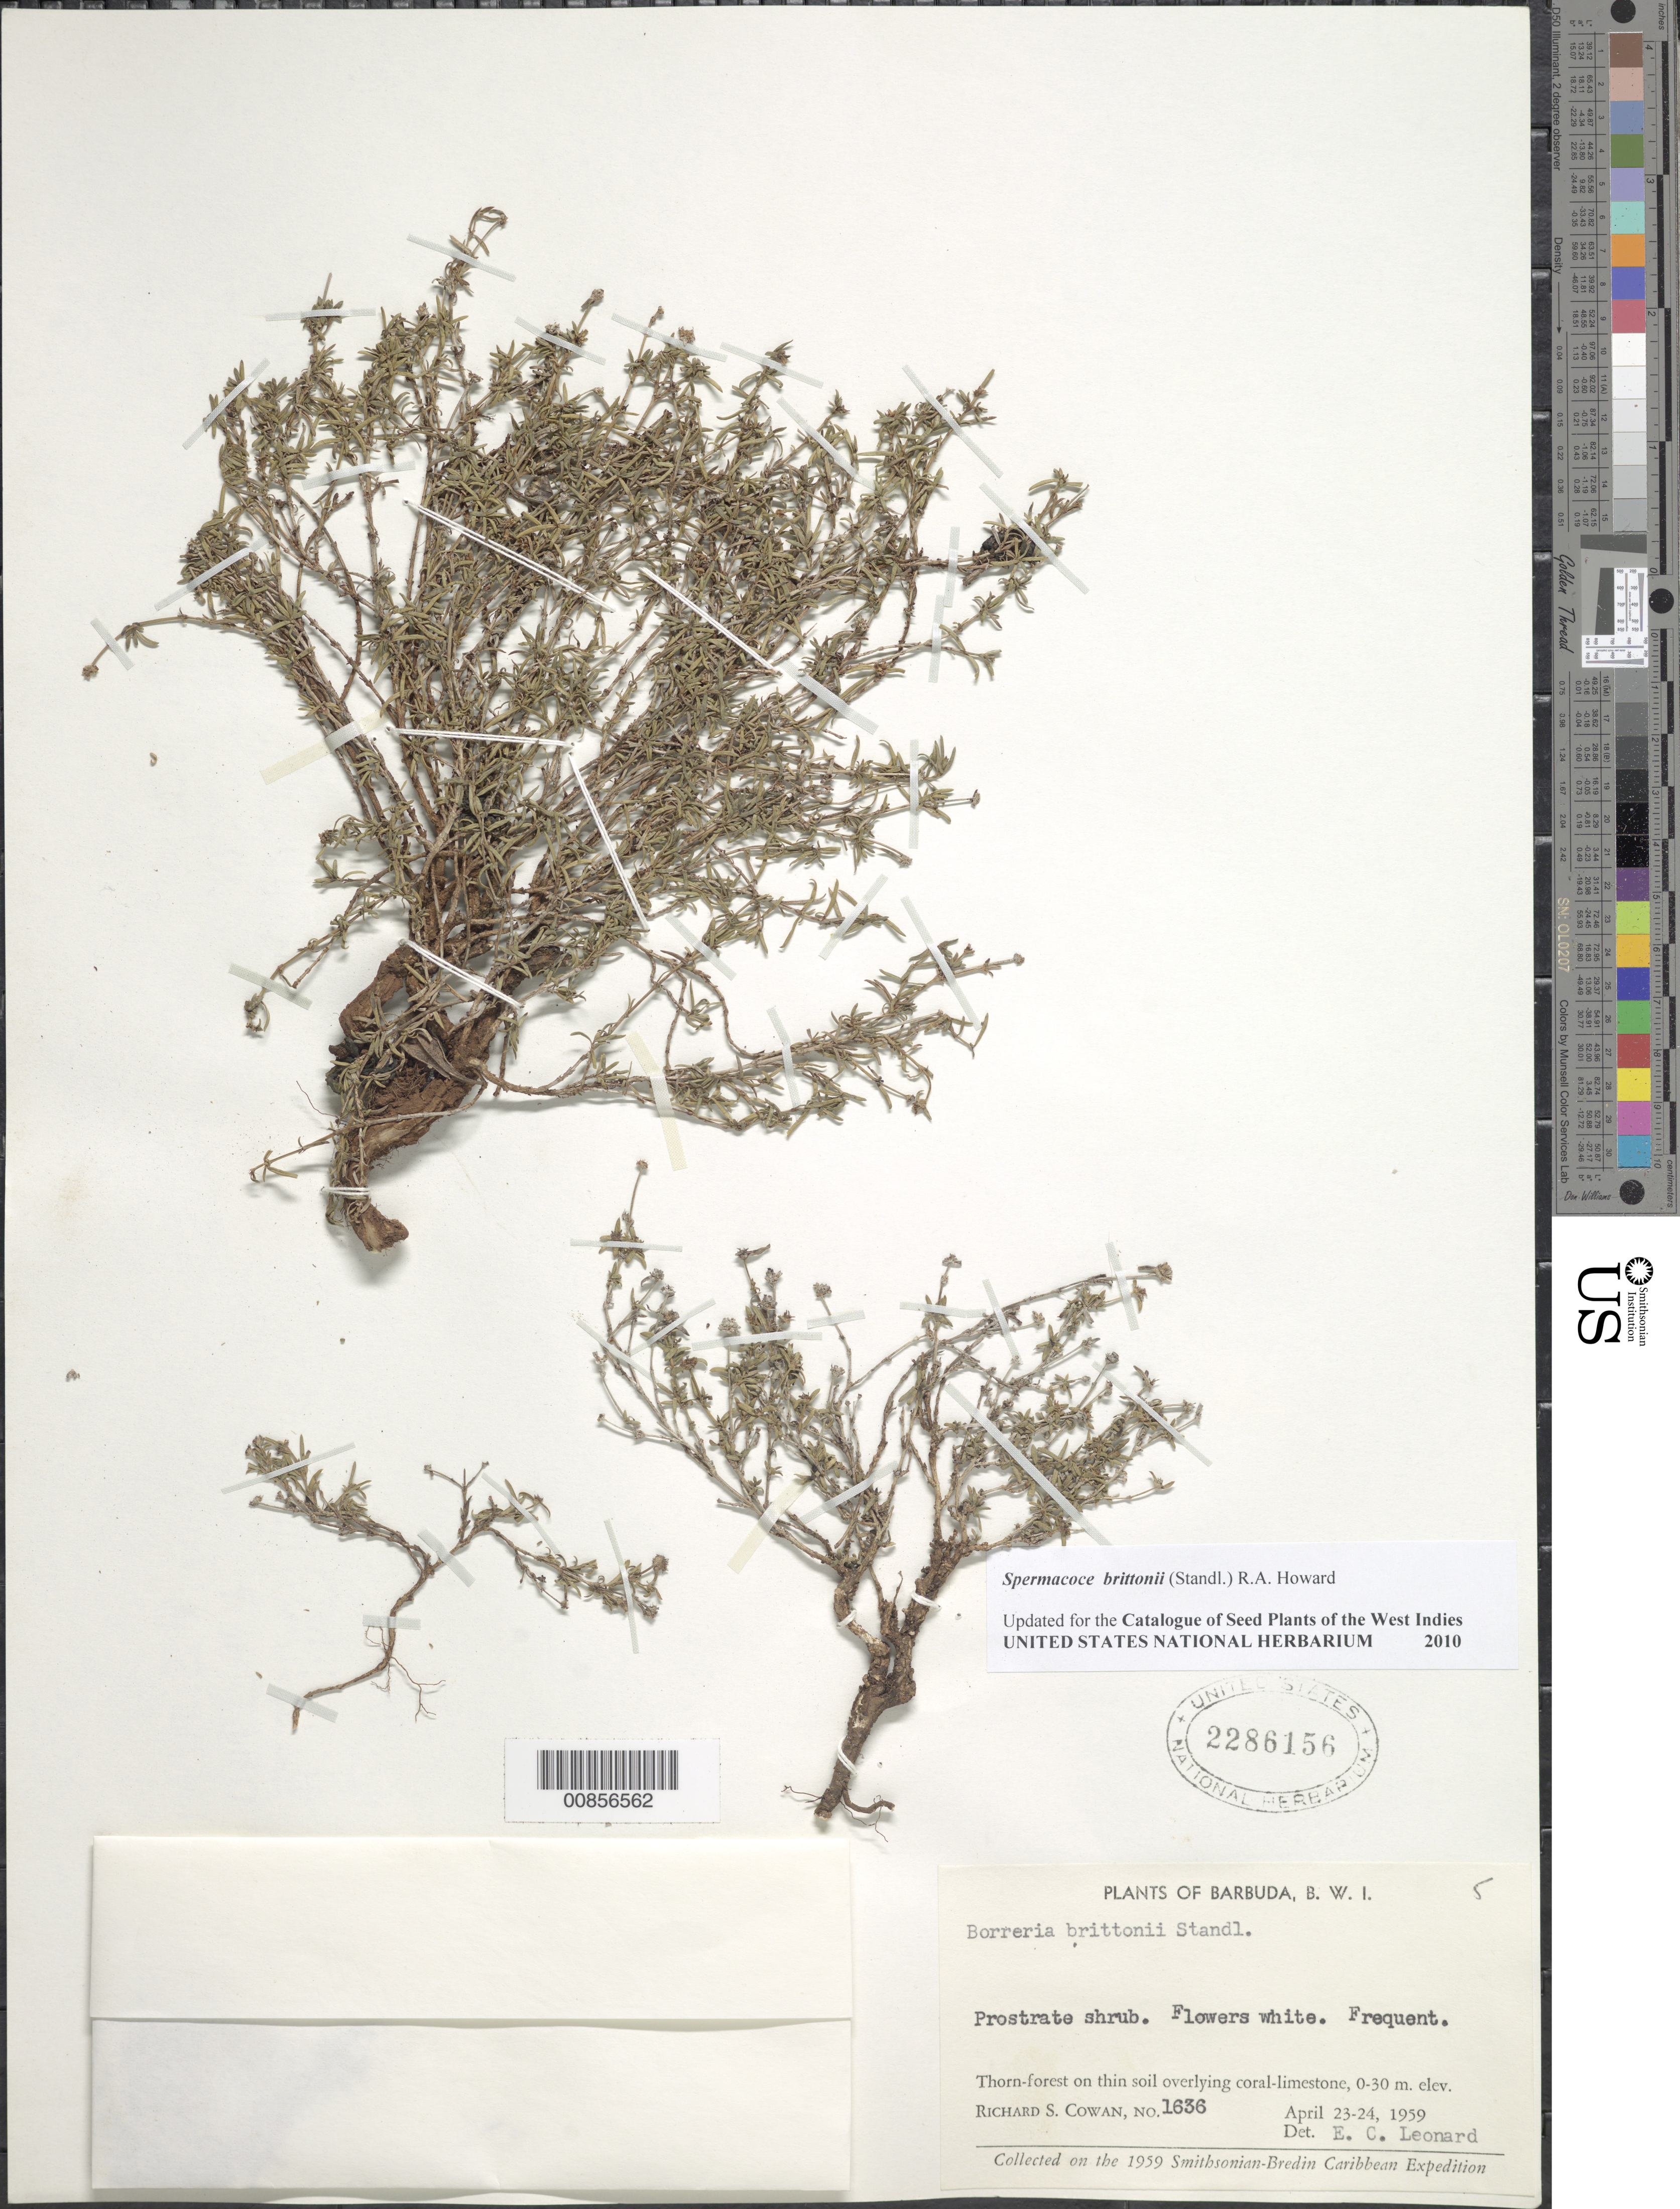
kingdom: Plantae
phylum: Tracheophyta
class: Magnoliopsida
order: Gentianales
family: Rubiaceae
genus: Spermacoce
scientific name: Spermacoce brittonii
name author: (Standl.) R.A. Howard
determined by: Leonard, Emery C., (US)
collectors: R. S. Cowan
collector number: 1636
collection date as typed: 23 Apr 1959 to 24 Apr 1959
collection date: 1959-04-23/1959-04-24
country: Antigua and Barbuda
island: Barbuda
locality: Thorn-forest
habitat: Thorn-forest, on thin soil overlying coral-limstone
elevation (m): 0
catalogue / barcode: US 2286156